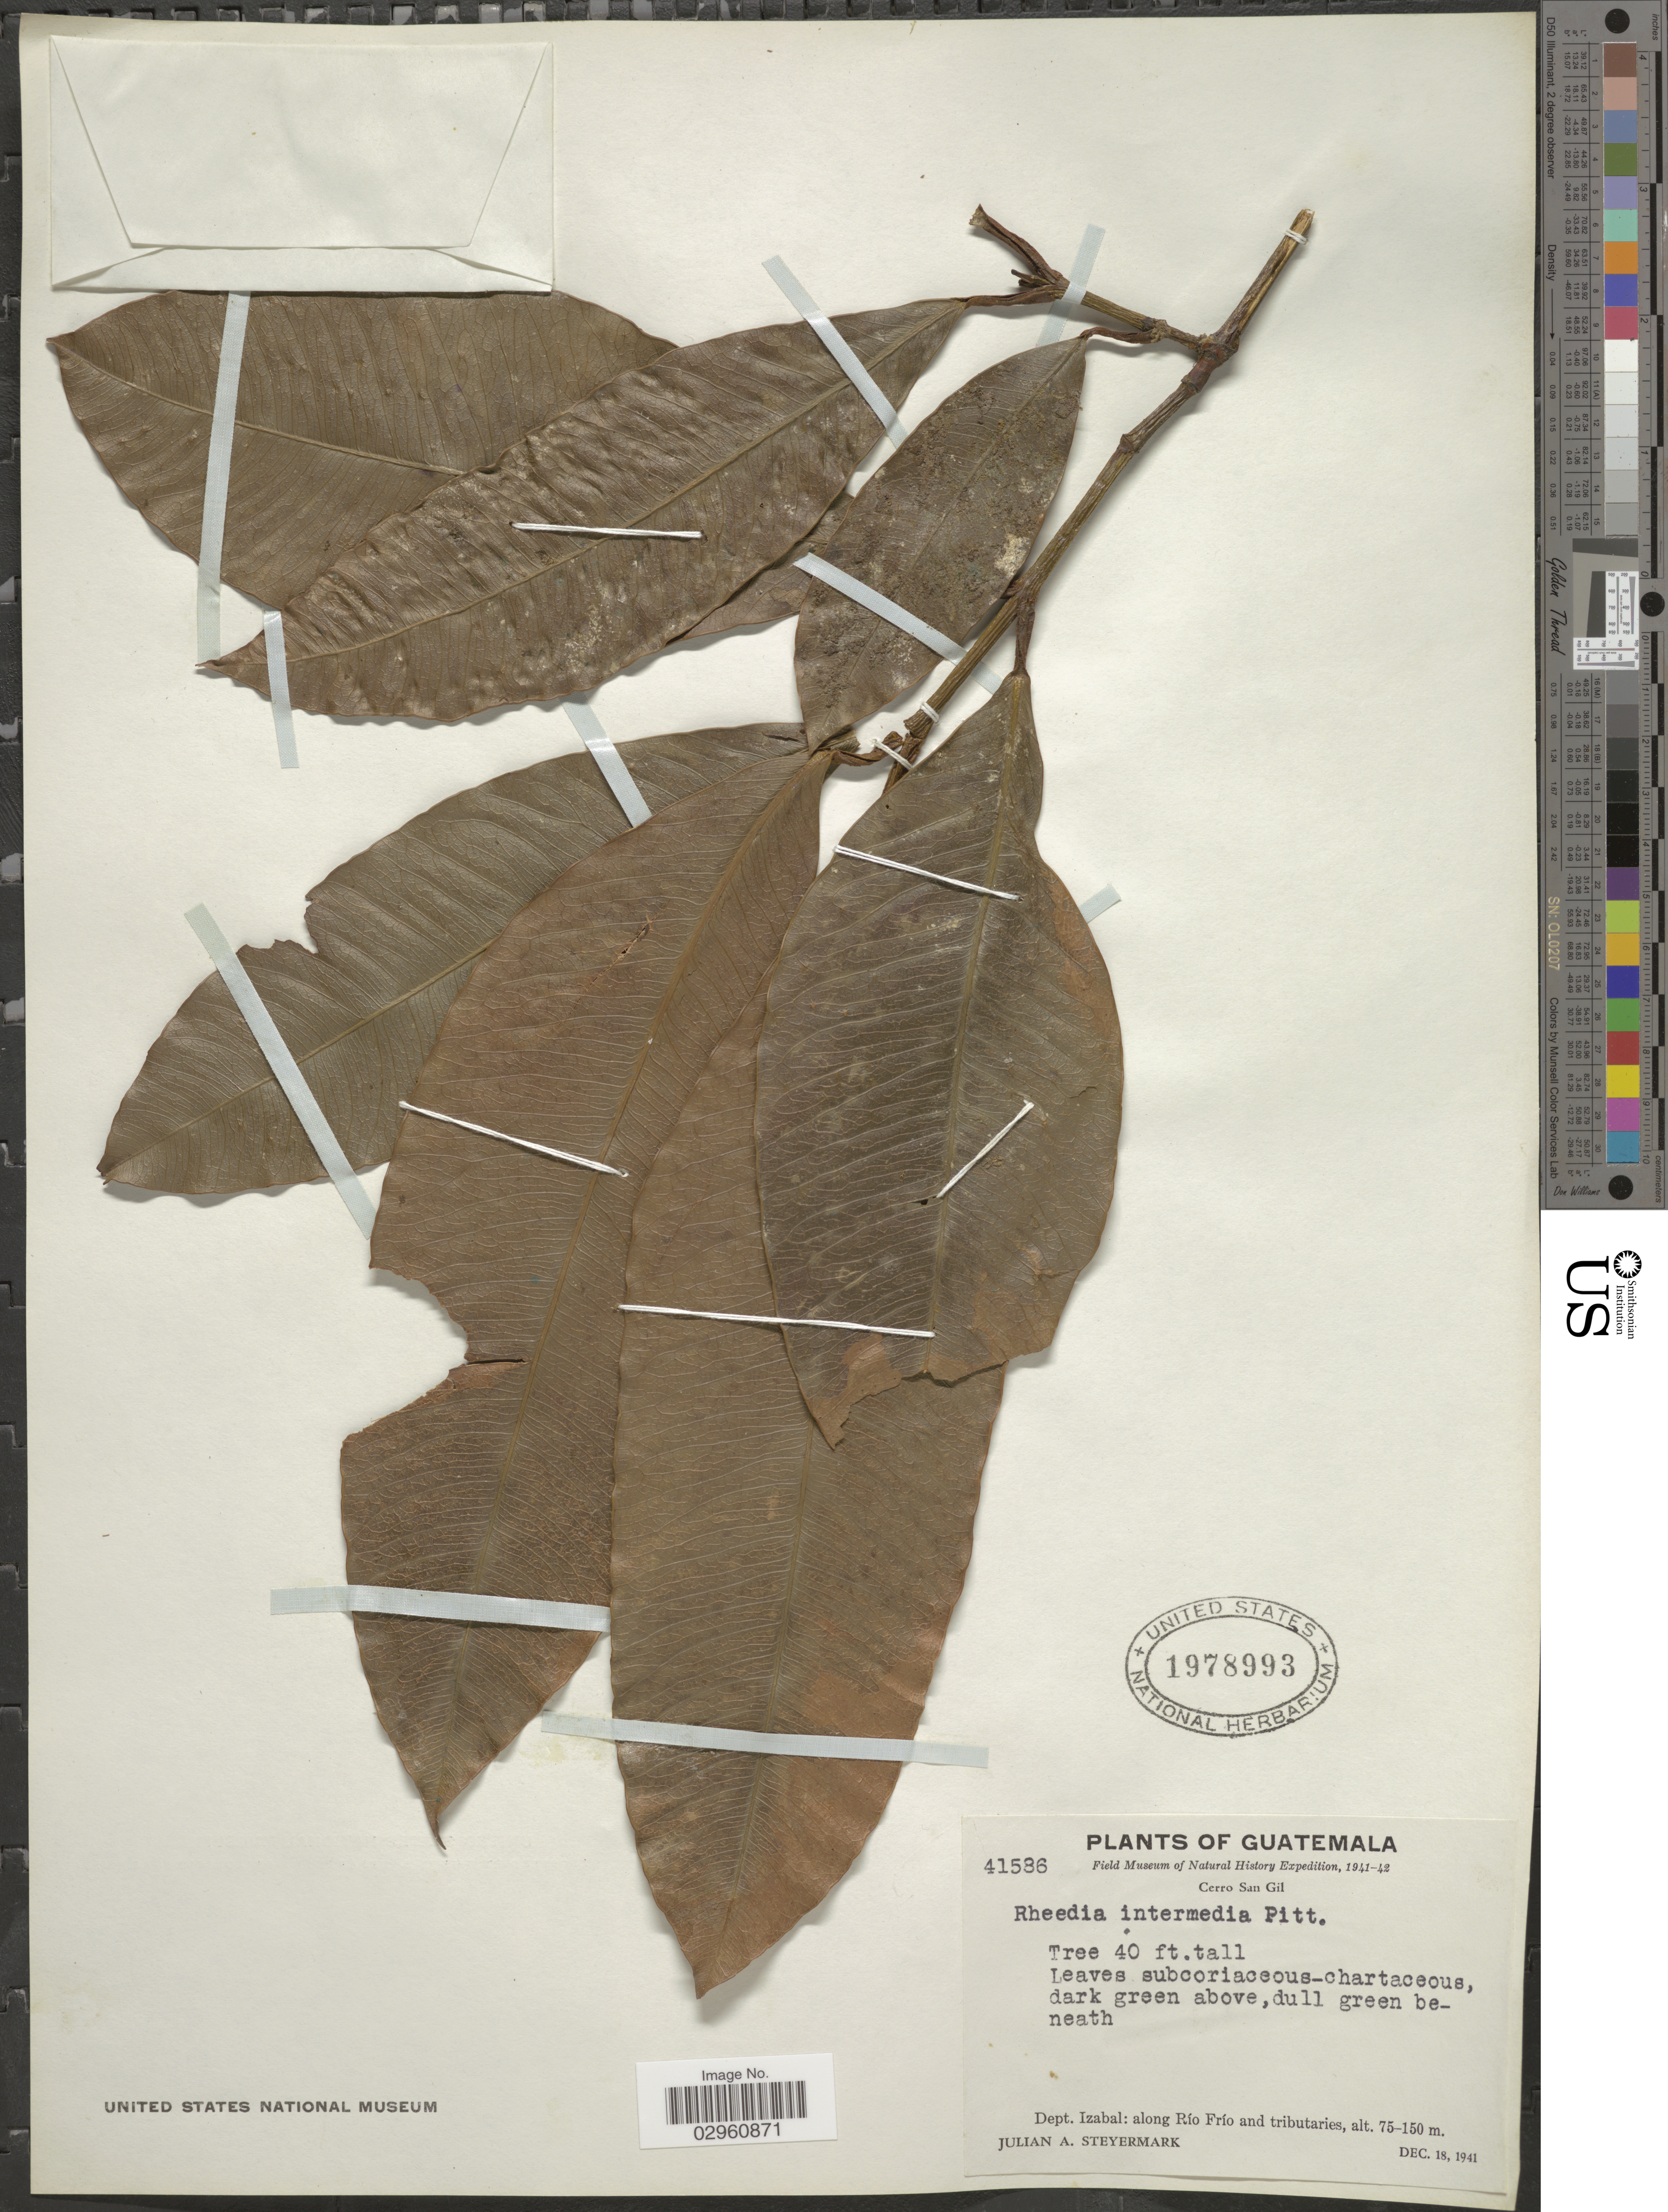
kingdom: Plantae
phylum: Tracheophyta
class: Magnoliopsida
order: Malpighiales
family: Clusiaceae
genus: Garcinia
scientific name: Garcinia intermedia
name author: (Pittier) Hammel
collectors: J. Steyermark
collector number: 41586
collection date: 1941-12-18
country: Guatemala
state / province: Izabal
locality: Dept. Izabal: along Río Frío and tributaries. Cerro San Gil.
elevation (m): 75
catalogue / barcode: US 1978993